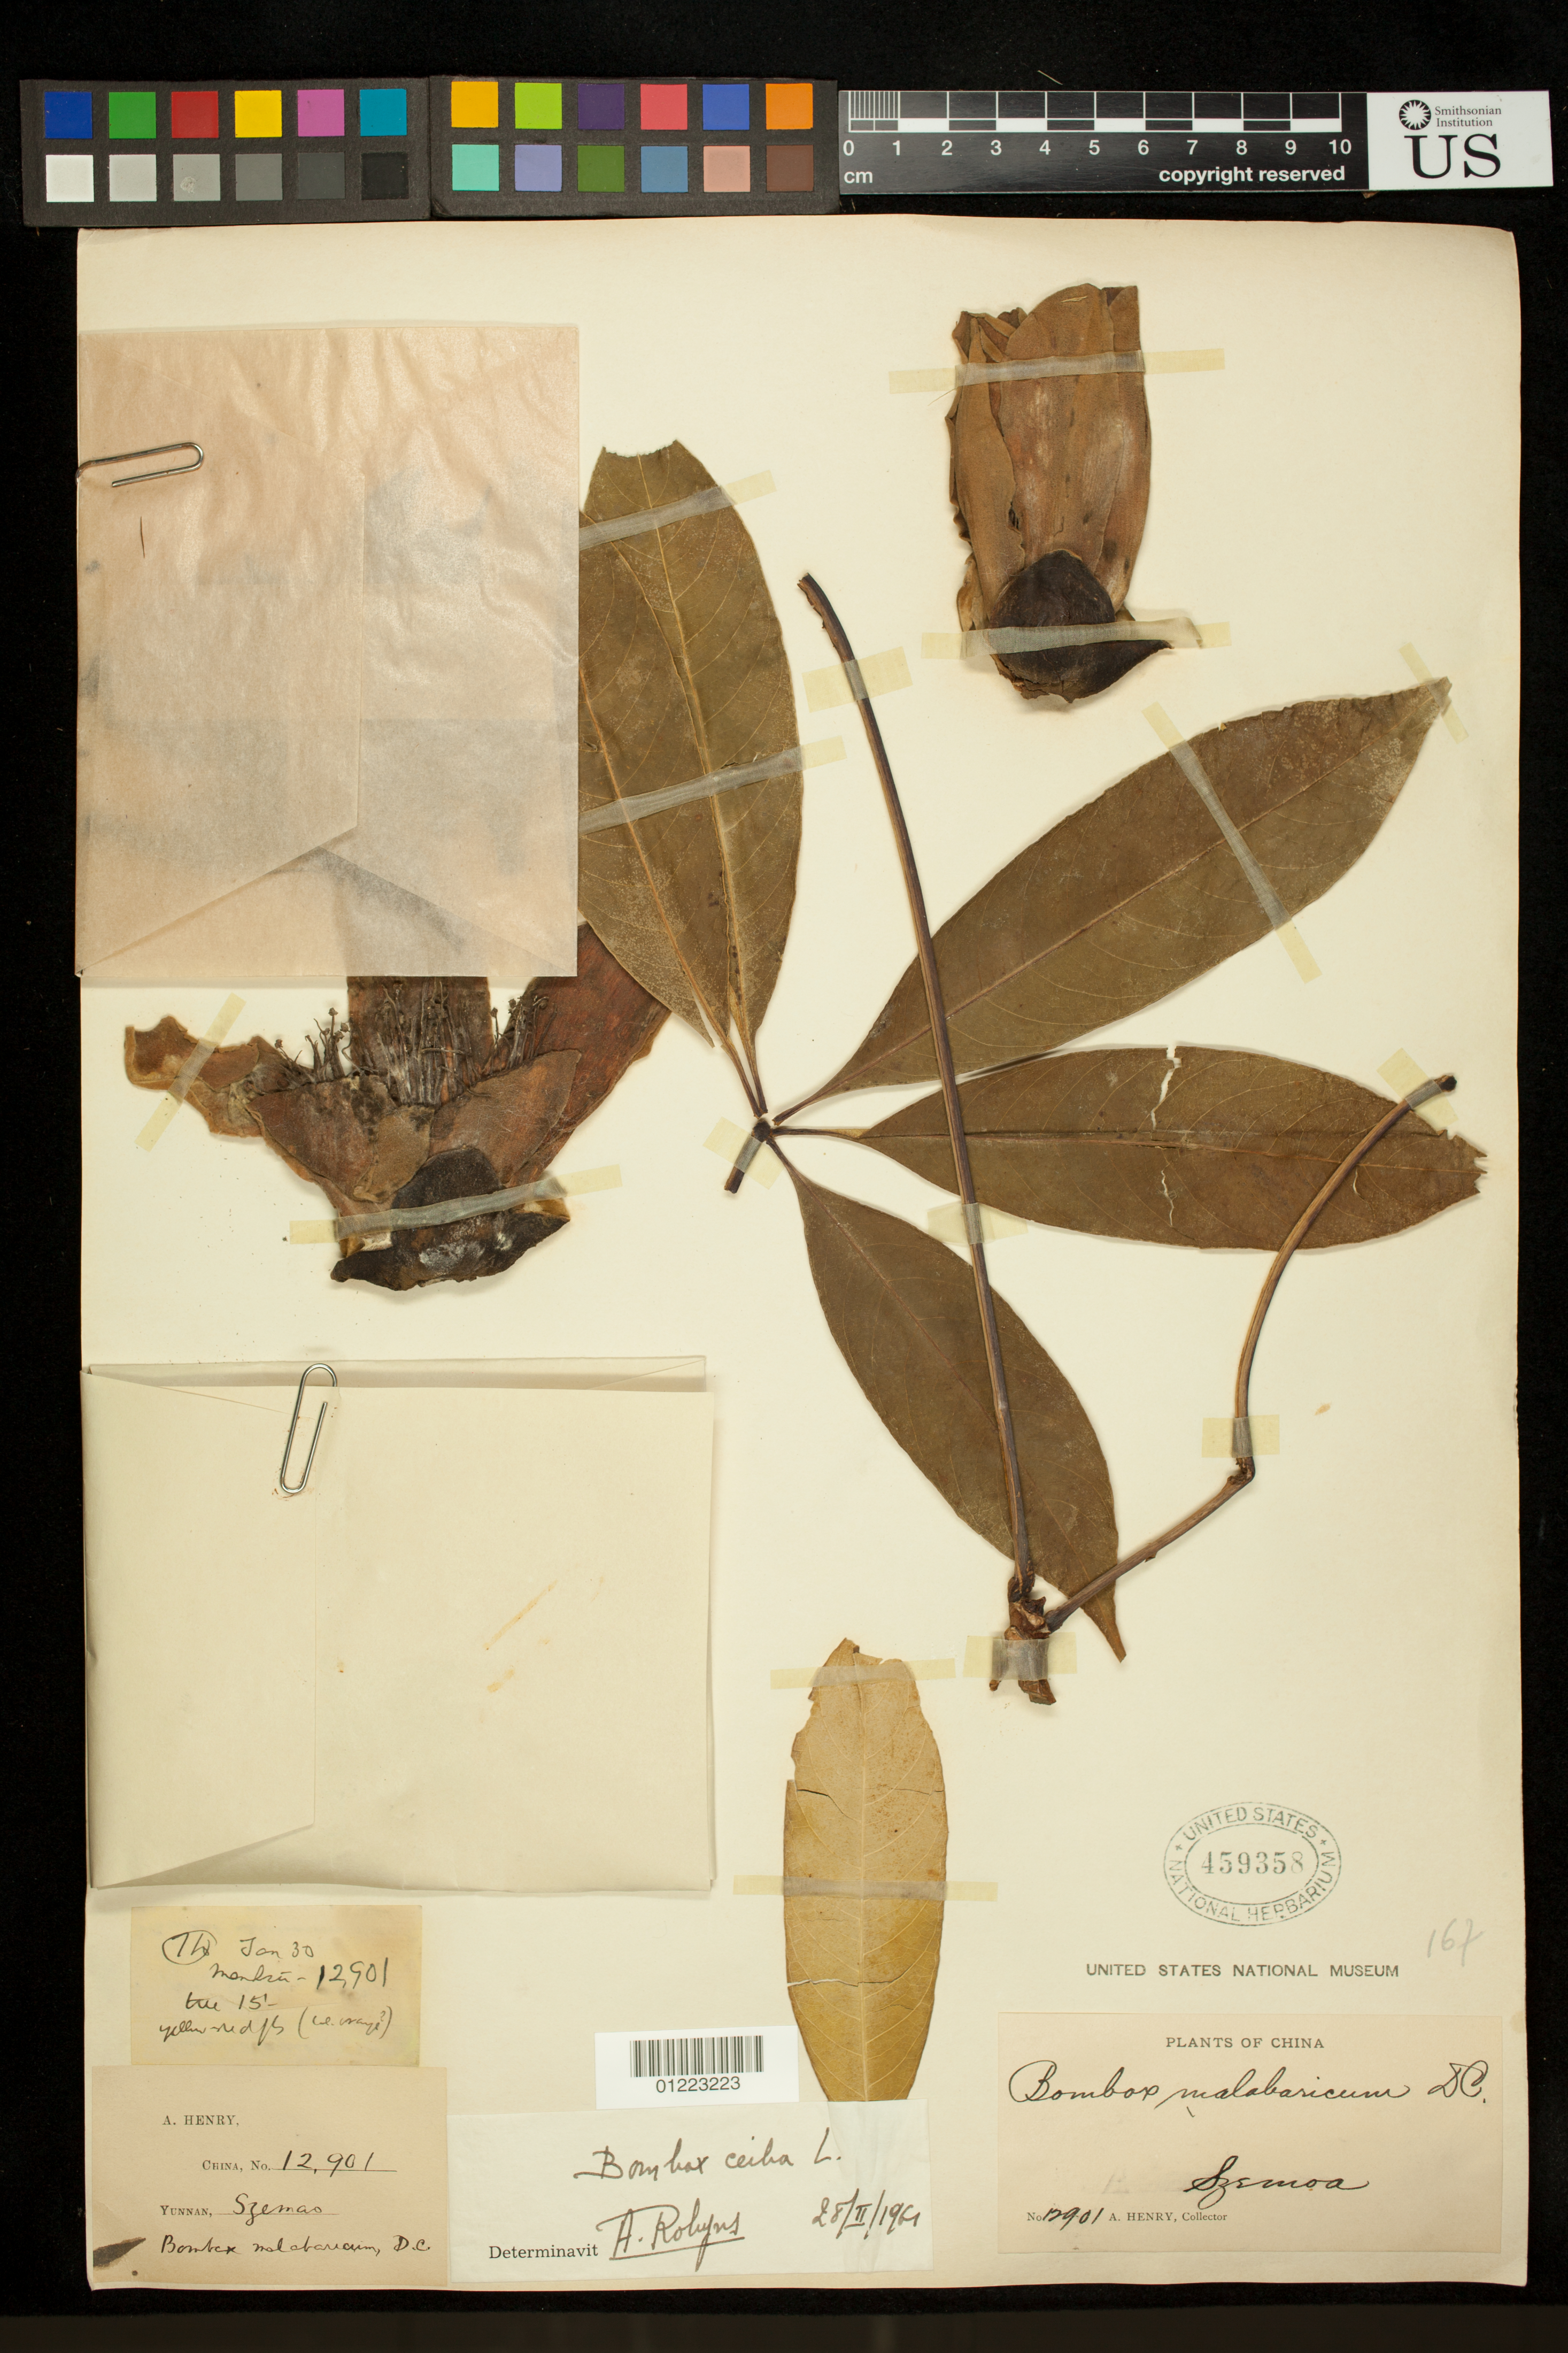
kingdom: Plantae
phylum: Tracheophyta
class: Magnoliopsida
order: Malvales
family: Malvaceae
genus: Bombax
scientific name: Bombax ceiba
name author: L.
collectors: A. Henry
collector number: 12901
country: China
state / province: Yunnan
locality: Szemao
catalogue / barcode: US 459358